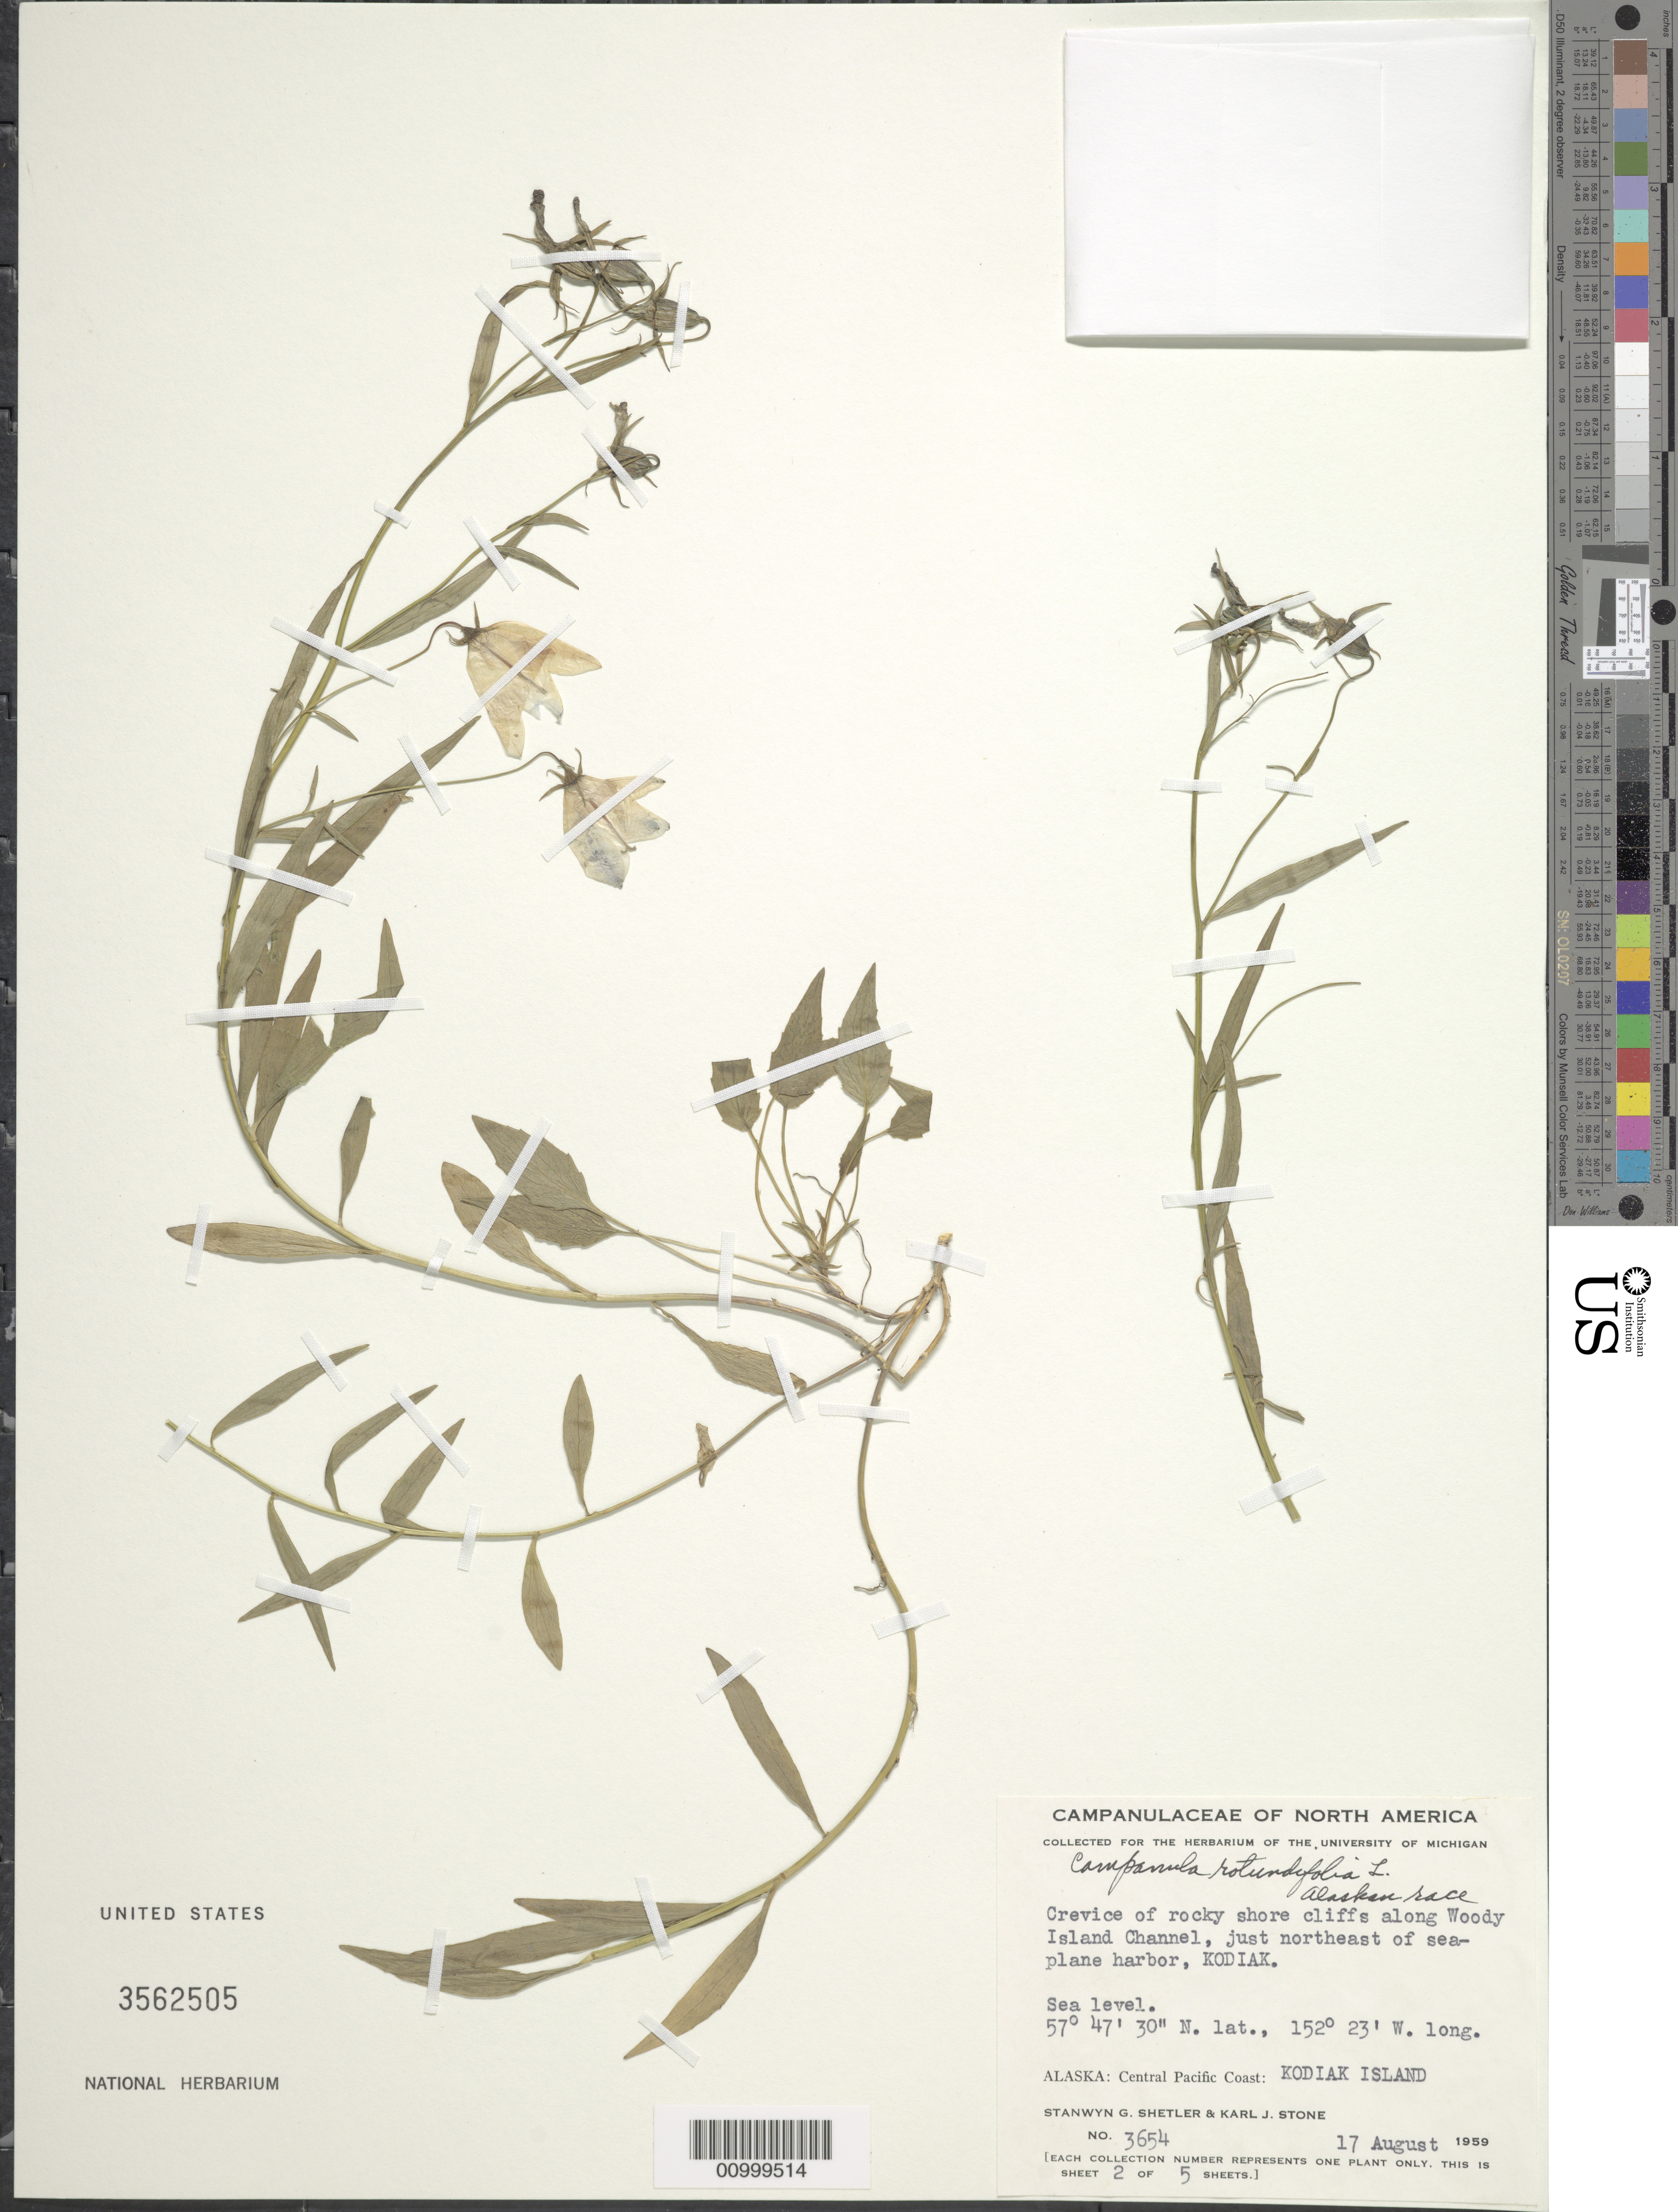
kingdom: Plantae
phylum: Tracheophyta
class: Magnoliopsida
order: Asterales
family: Campanulaceae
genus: Campanula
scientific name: Campanula rotundifolia L. Alaskan race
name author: L.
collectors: S. Shetler & K. J. Stone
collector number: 3654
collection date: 1959-08-17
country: United States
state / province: Alaska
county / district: Kodiak Island Division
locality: Kodiak Island. Along Woody Island Channel, just northeast of seaplane harbor, Kodiak.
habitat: Crevice of rocky shore cliffs. Sea level.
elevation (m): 0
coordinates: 57 47' 30" N, 152 23' W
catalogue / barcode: US 3562505